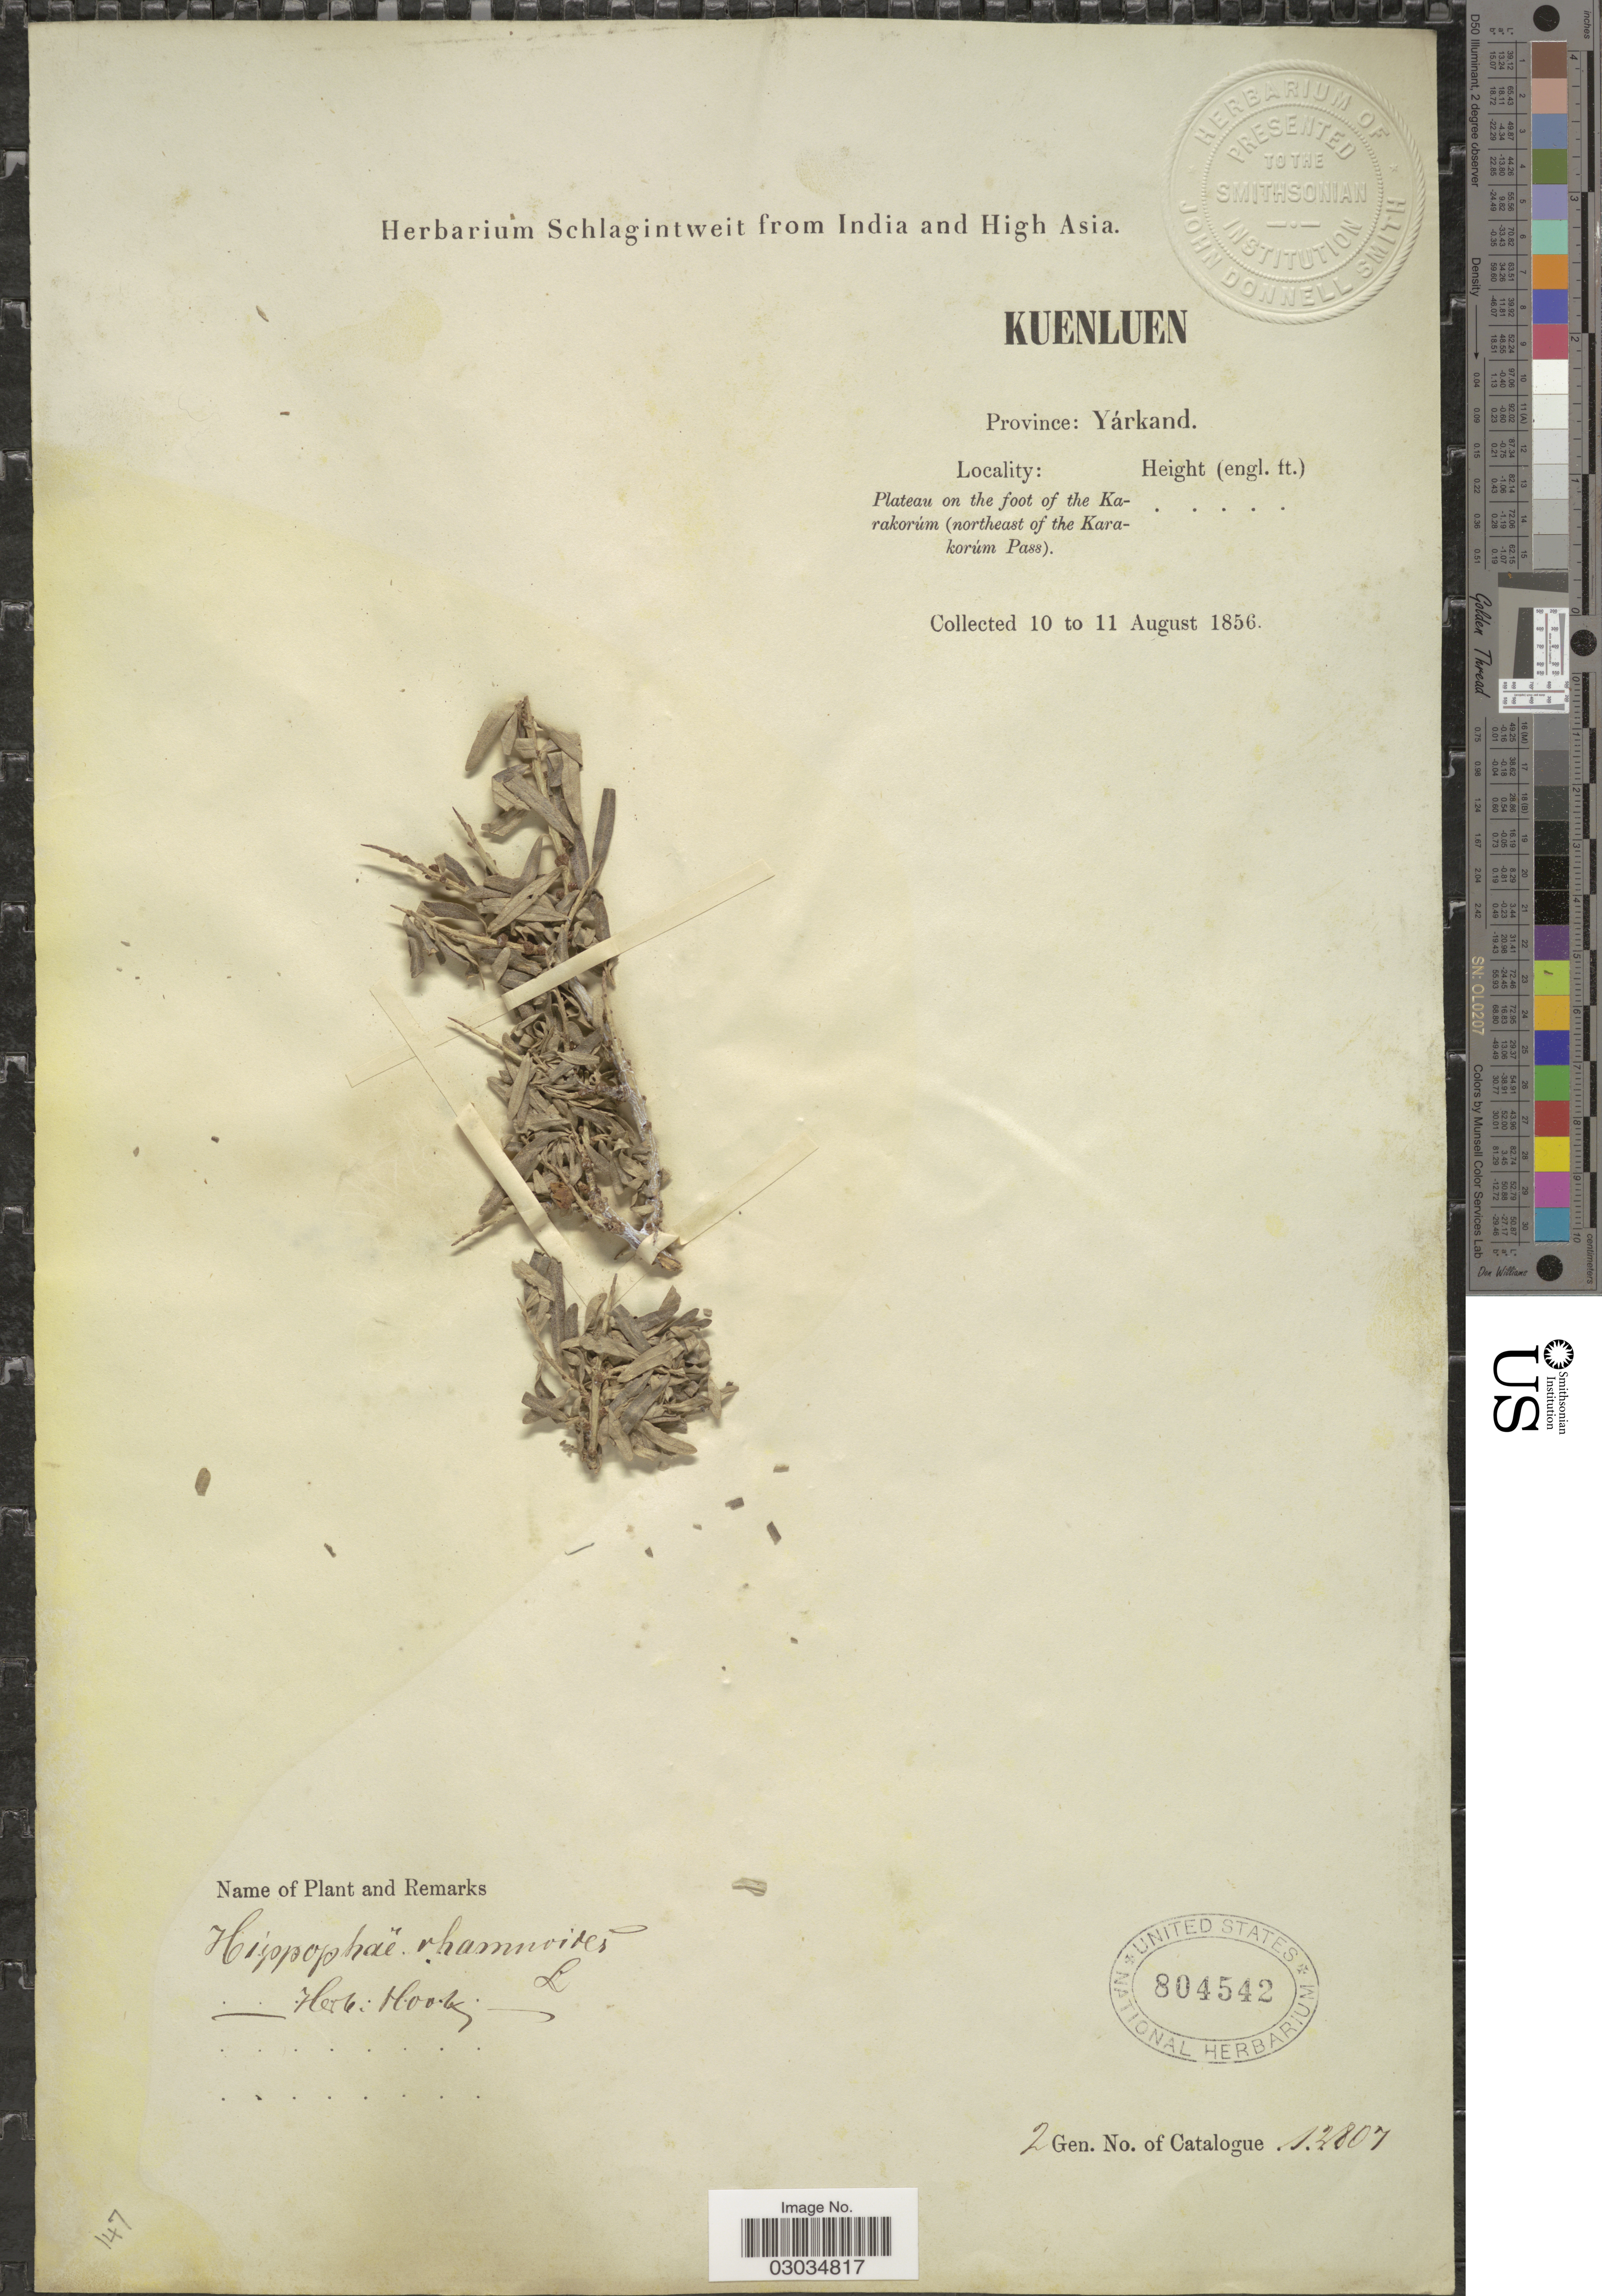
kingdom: Plantae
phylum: Tracheophyta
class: Magnoliopsida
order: Rosales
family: Elaeagnaceae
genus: Hippophae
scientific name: Hippophae rhamnoides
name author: L.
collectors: ex herb. Schlagintweit from India and High Asia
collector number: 12807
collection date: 1856-08-10/1856-08-11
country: China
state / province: Xinjiang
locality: Kuenluen, Province: Yárkand, Plateau on the foot of the Karakorúm (northeast of the Karakorúm Pass).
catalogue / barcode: US 804542